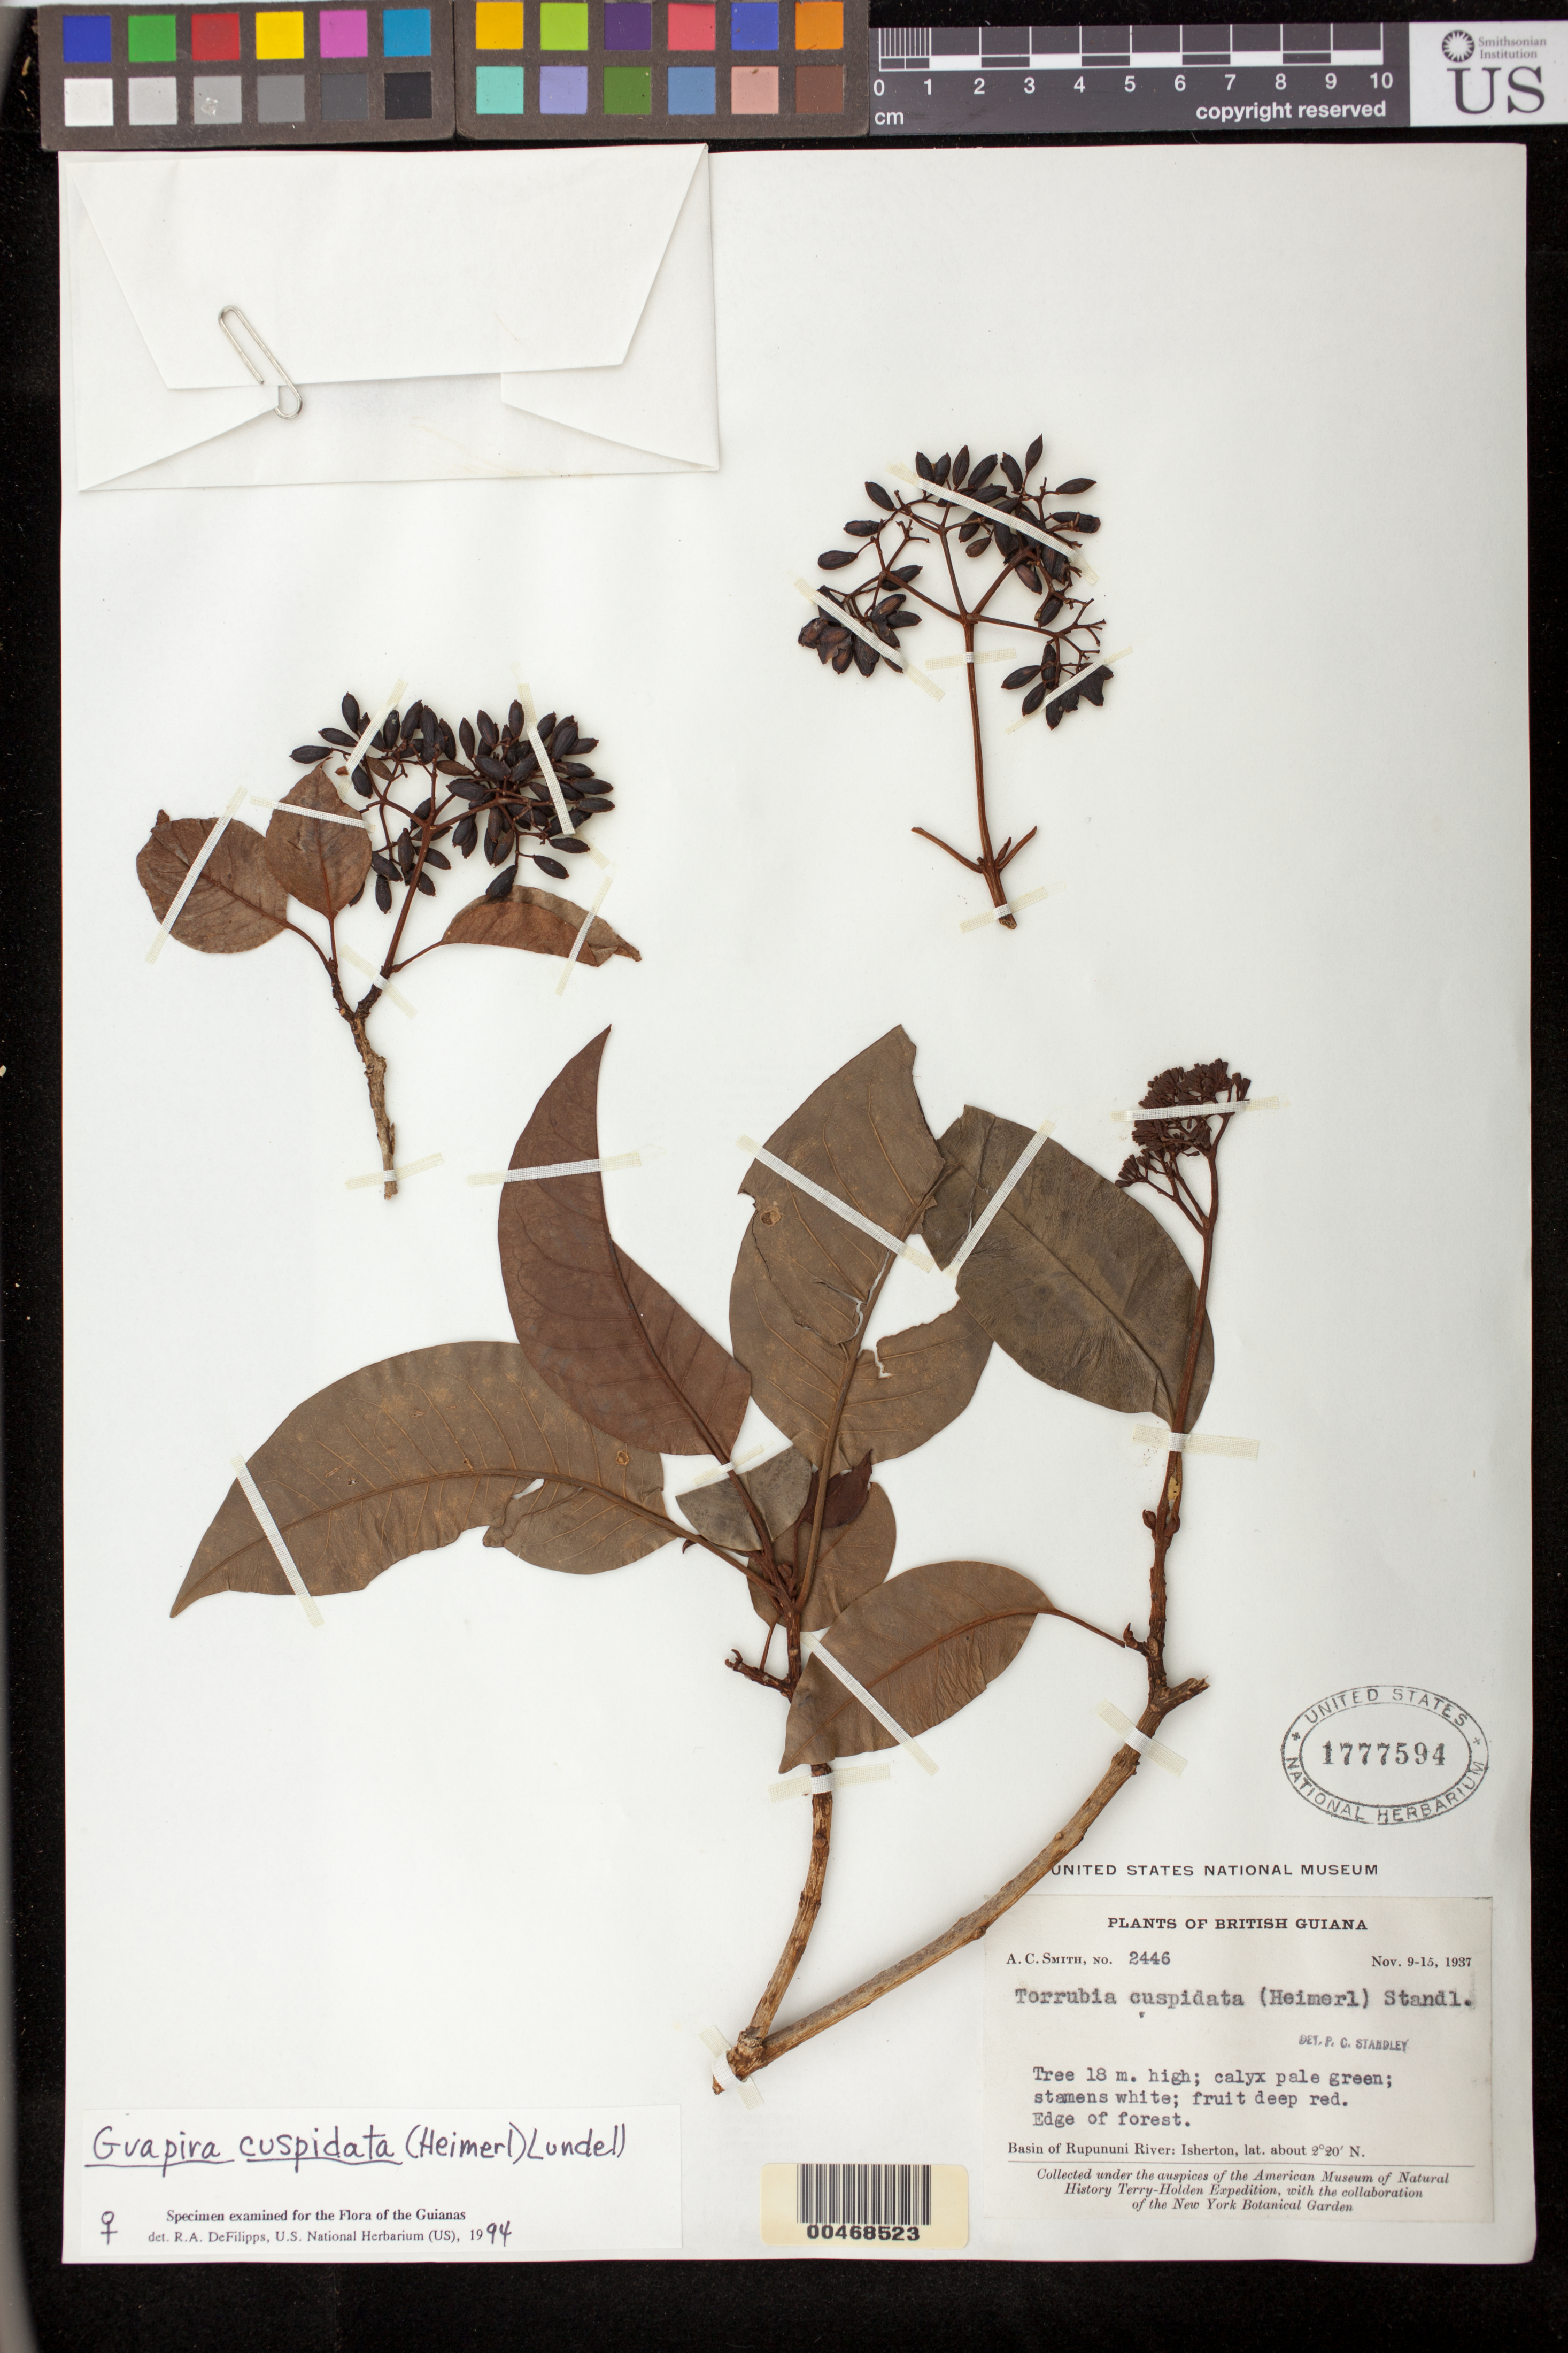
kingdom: Plantae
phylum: Tracheophyta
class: Magnoliopsida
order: Caryophyllales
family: Nyctaginaceae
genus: Guapira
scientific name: Guapira cuspidata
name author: (Heimerl) Lundell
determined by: DeFilipps, R. A.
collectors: A. C. Smith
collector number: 2446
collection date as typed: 09 Nov 1937 to 15 Nov 1937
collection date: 1937-11-09/1937-11-15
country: Guyana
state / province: U. Takutu-U. Essequibo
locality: Basin of Rupununi River, Isherton. [In former Rupununi Region.] (lat/long recorded as: lat=02:20:0:N long=:::)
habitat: Forest edge.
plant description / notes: K, NY, U, US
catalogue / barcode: US 1777594